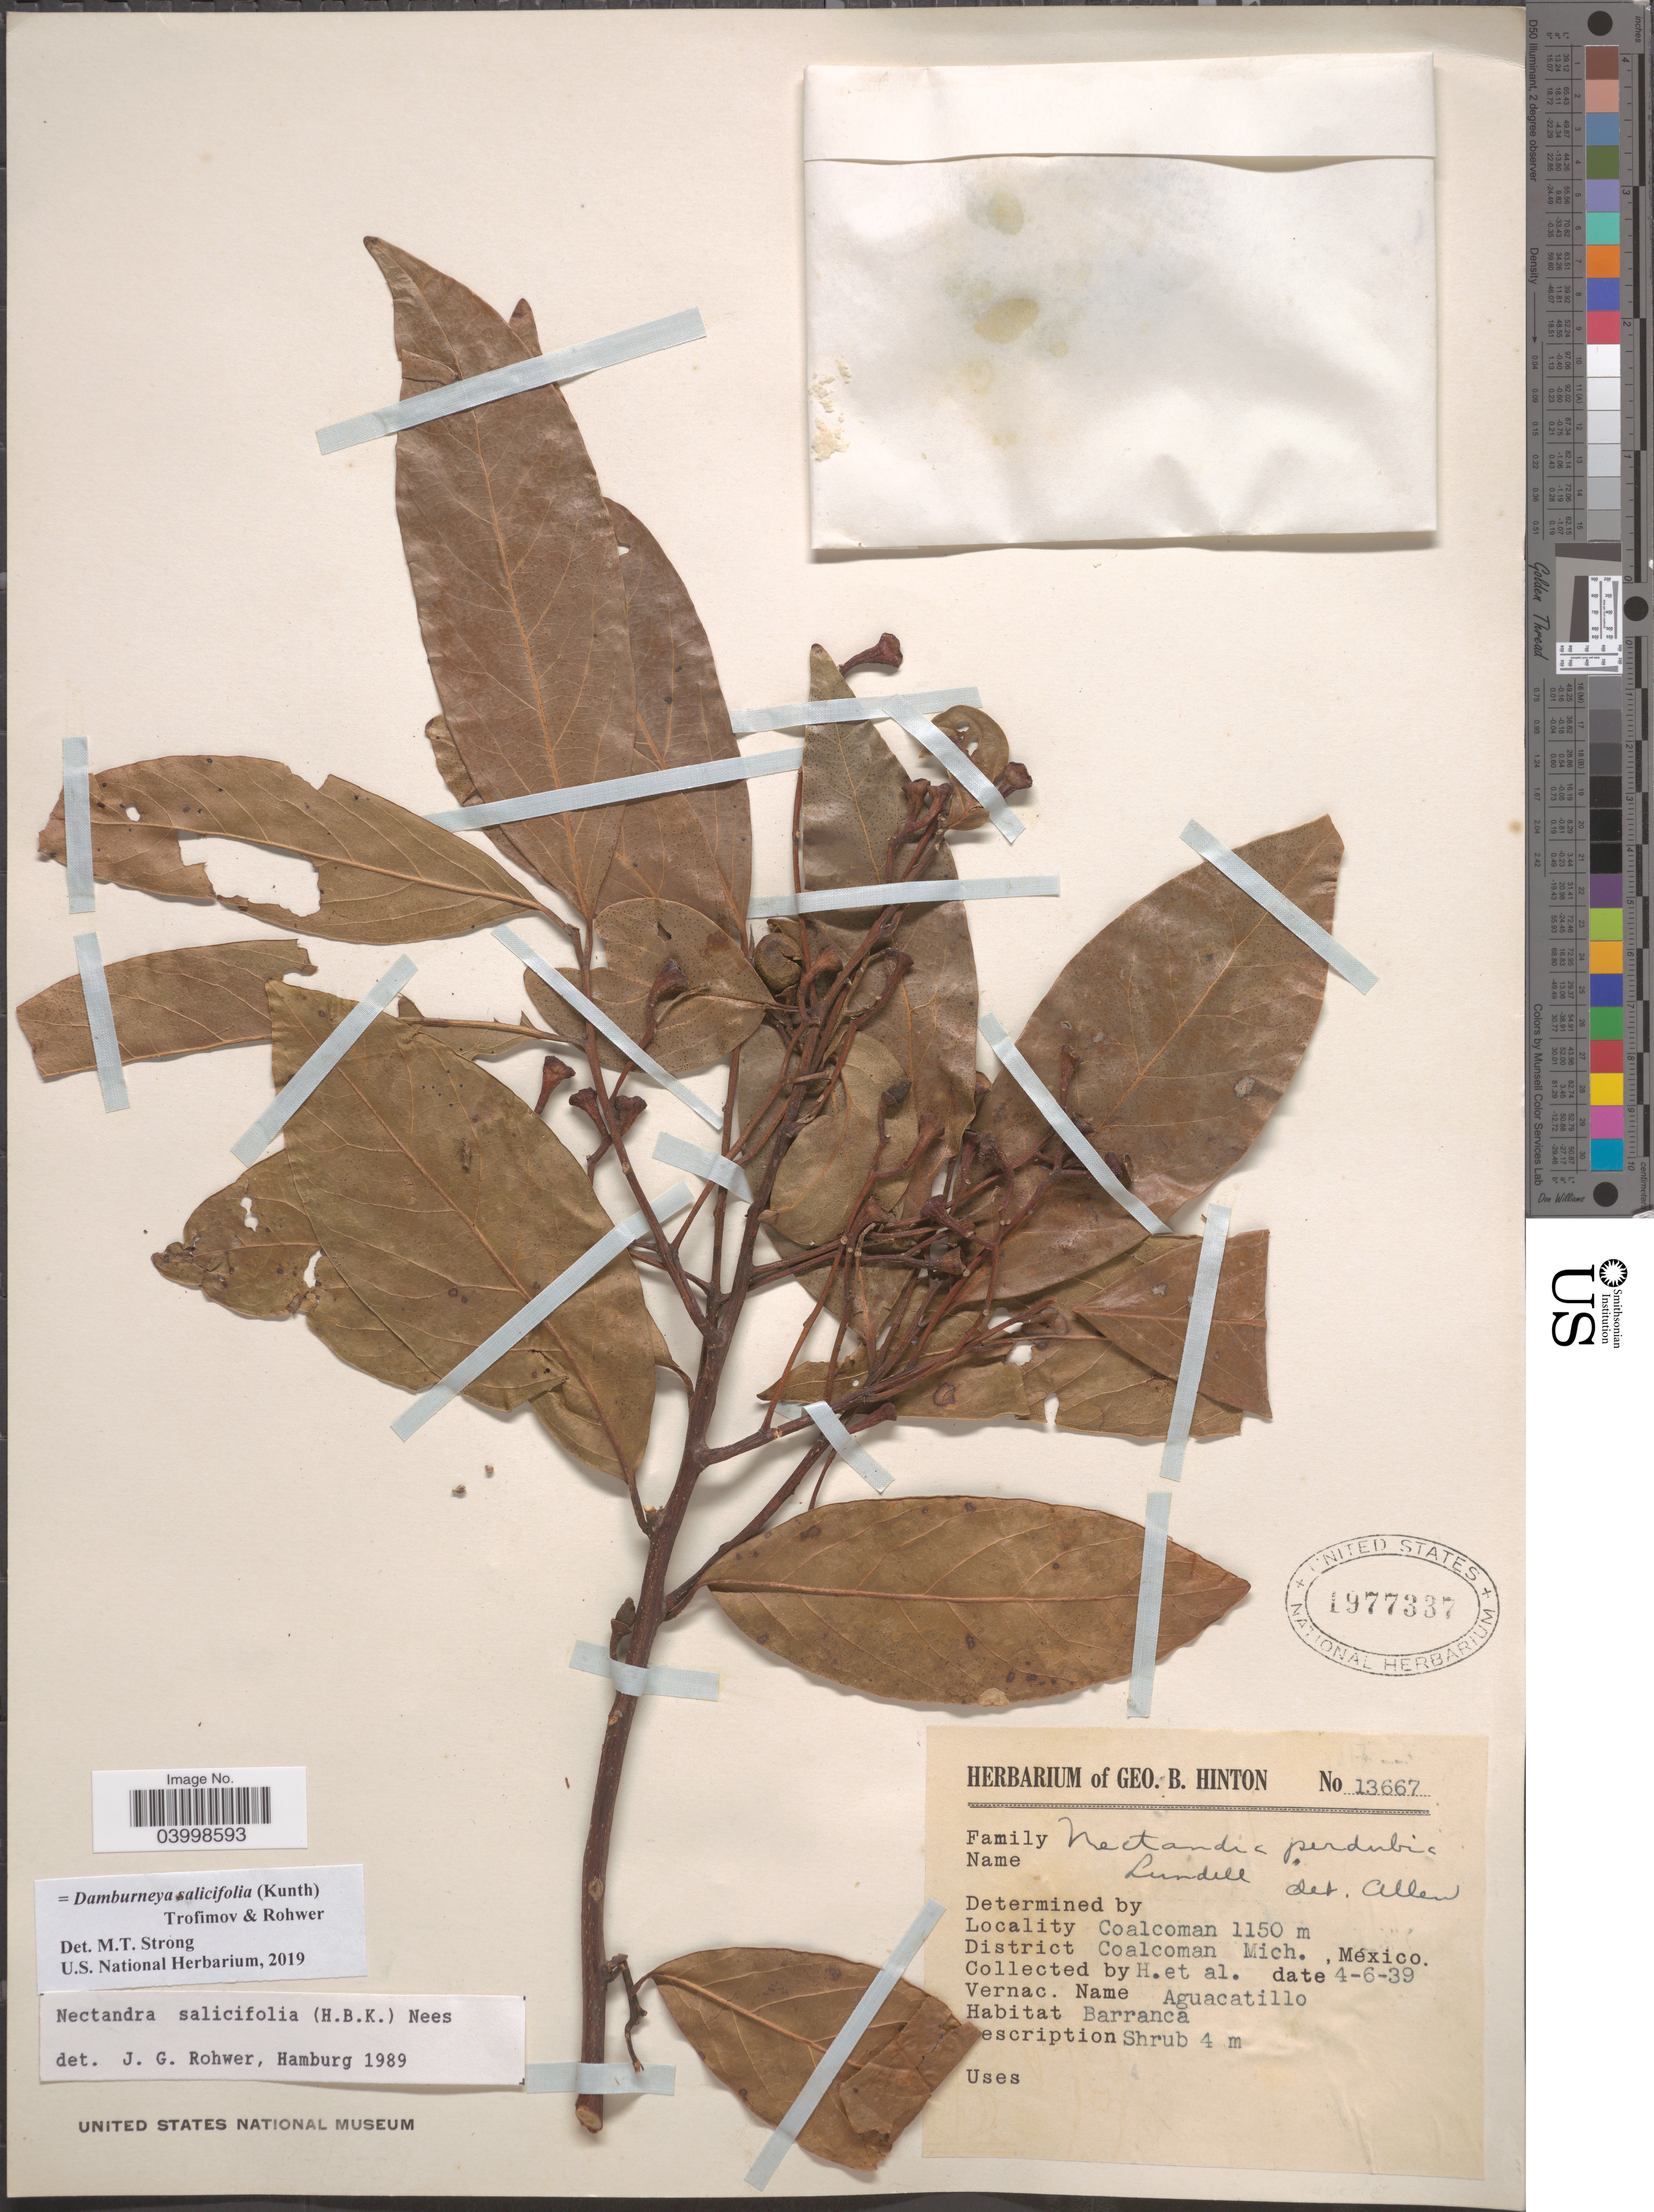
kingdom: Plantae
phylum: Tracheophyta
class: Magnoliopsida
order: Laurales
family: Lauraceae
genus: Damburneya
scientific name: Damburneya salicifolia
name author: (Kunth) Trofimov & Rohwer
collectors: G. B. Hinton & et al.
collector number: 13667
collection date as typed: Transcribed d/m/y: 4/6/39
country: Mexico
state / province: Michoacán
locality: Coalcoman. District Coalcoman.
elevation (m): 1150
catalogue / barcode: US 1977337